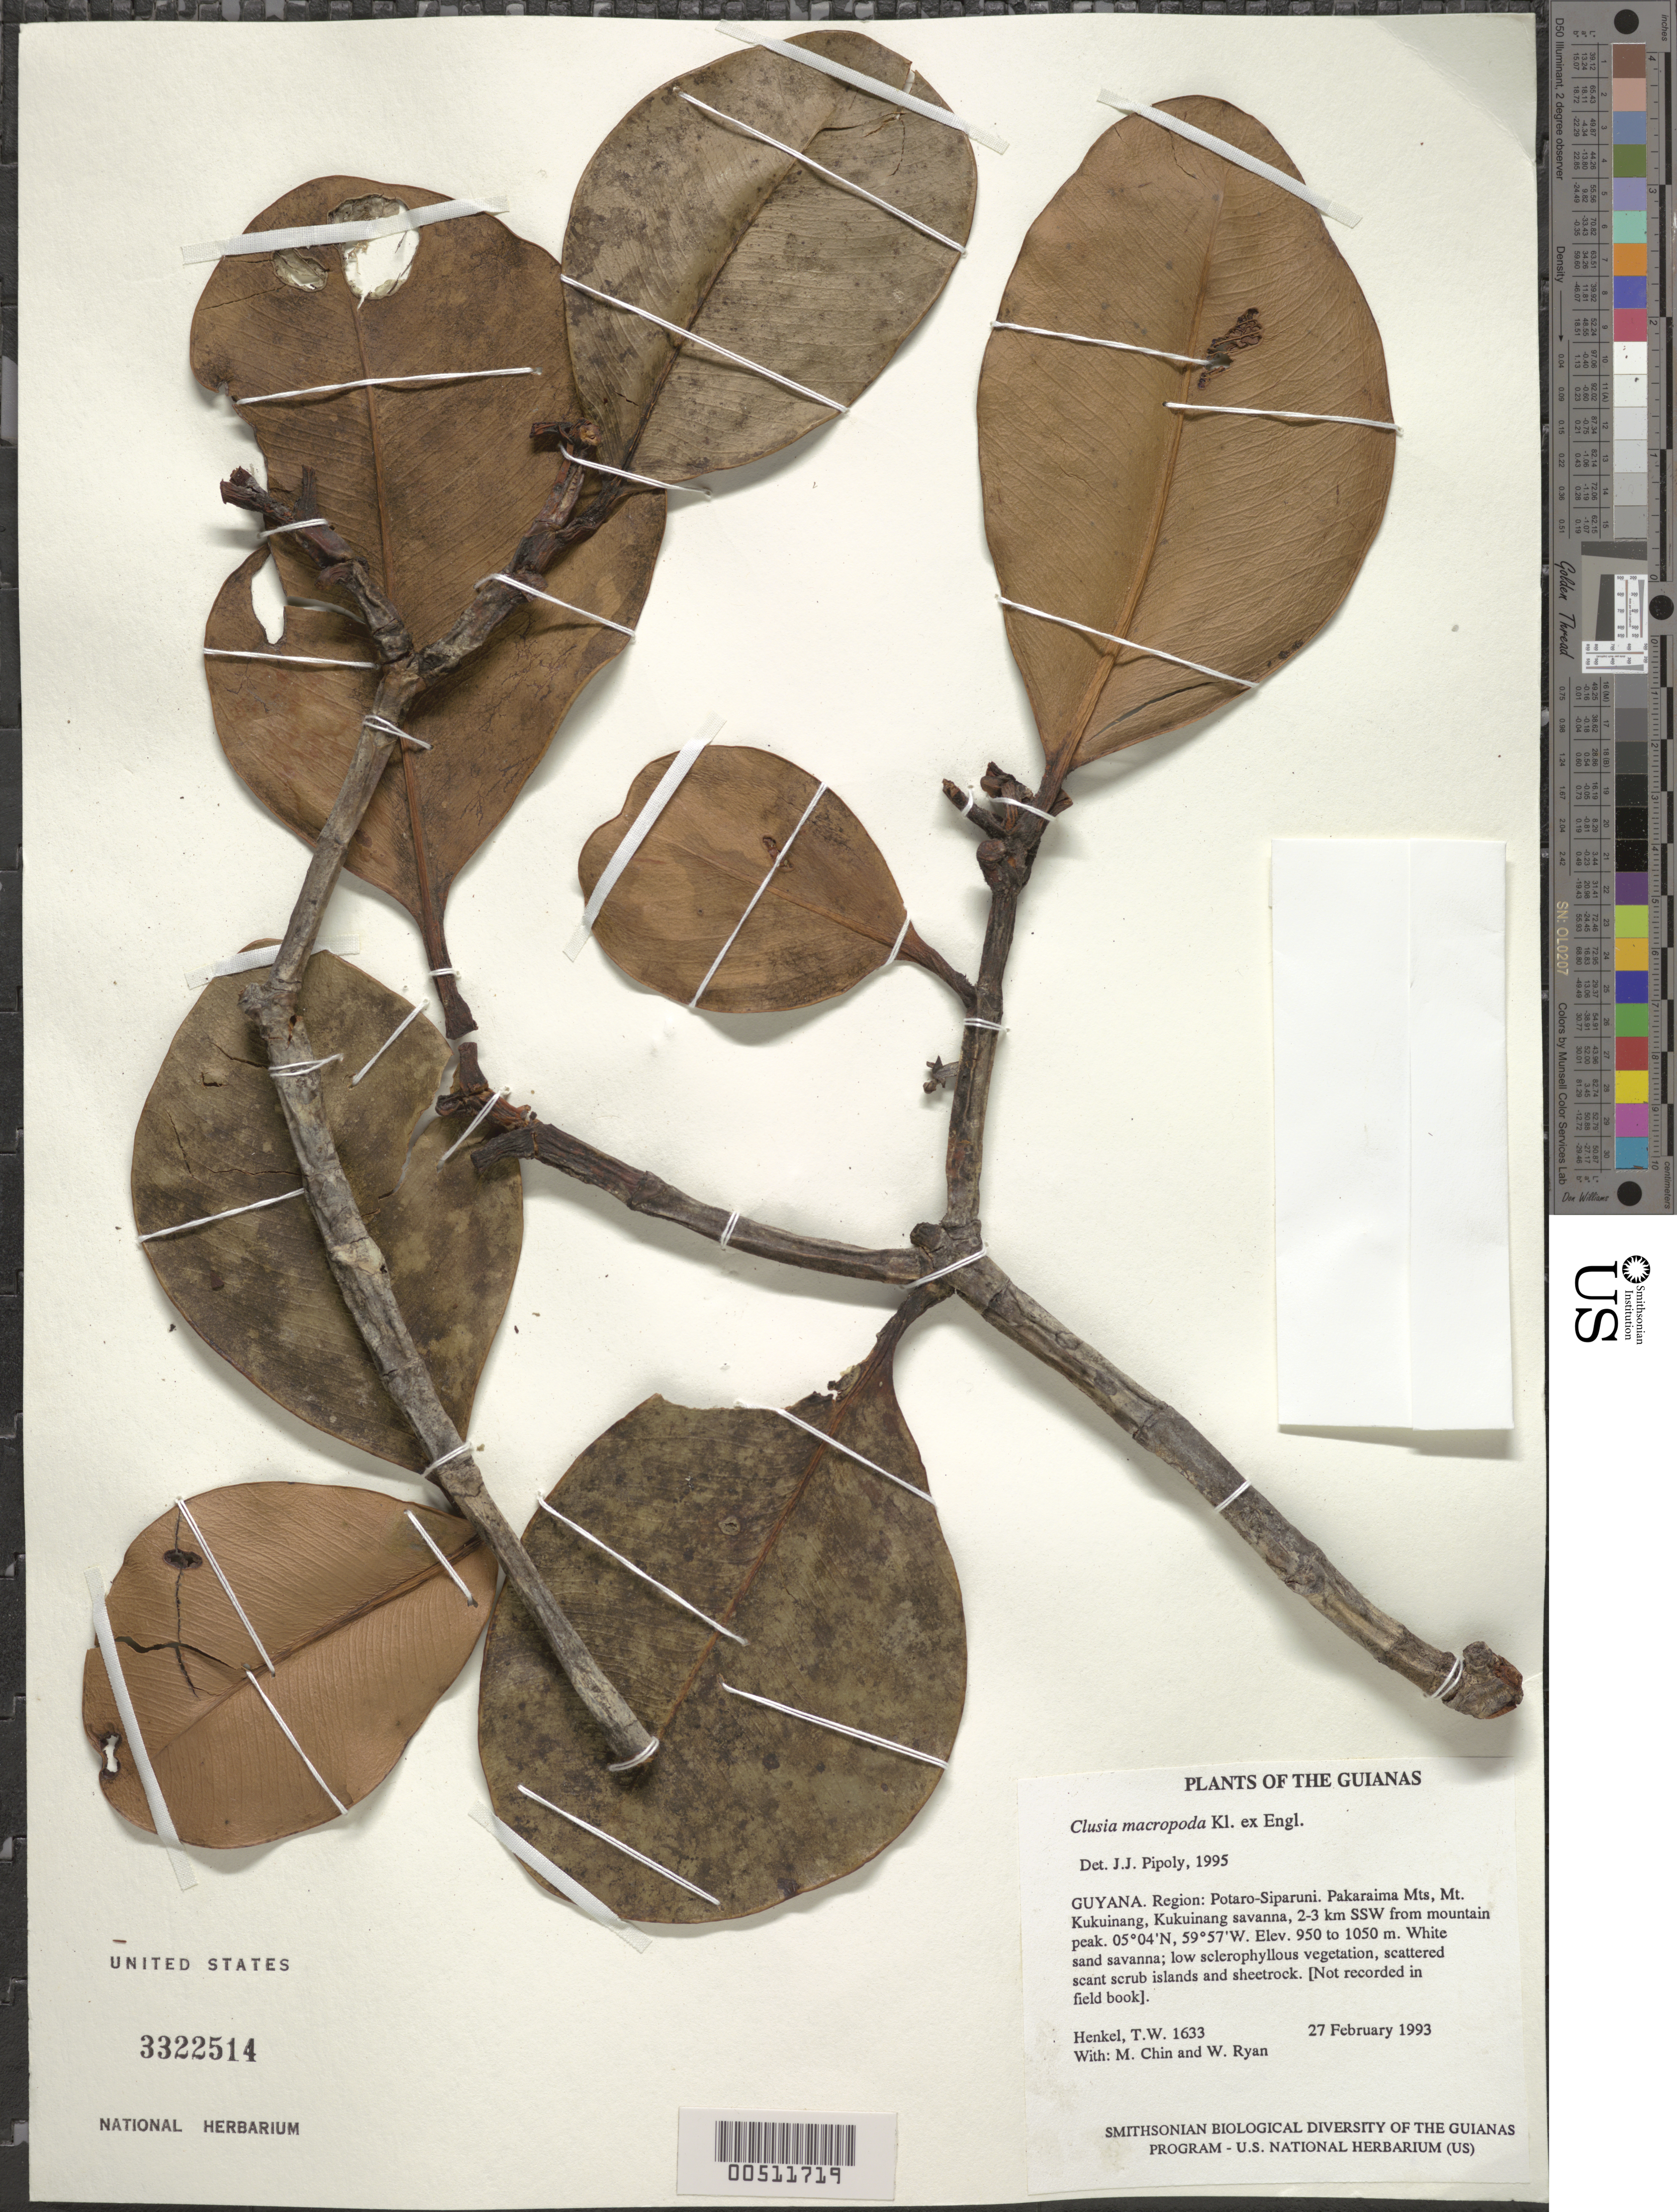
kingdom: Plantae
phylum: Tracheophyta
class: Magnoliopsida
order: Malpighiales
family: Clusiaceae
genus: Clusia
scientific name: Clusia macropoda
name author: Klotzsch ex Engl.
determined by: Pipoly, J. J., III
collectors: T. Henkel, M. Chin & W. Ryan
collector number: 1633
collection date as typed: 27 February 1993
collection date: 1993-02-27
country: Guyana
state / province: Potaro-Siparuni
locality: Pakaraima Mts, Mt. Kukuinang, Kukuinang savanna, 2-3 km SSW from mountain peak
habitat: White sand savanna; low sclerophyllous vegetation, scattered scant scrub islands and sheetrock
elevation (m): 950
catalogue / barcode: US 3322514